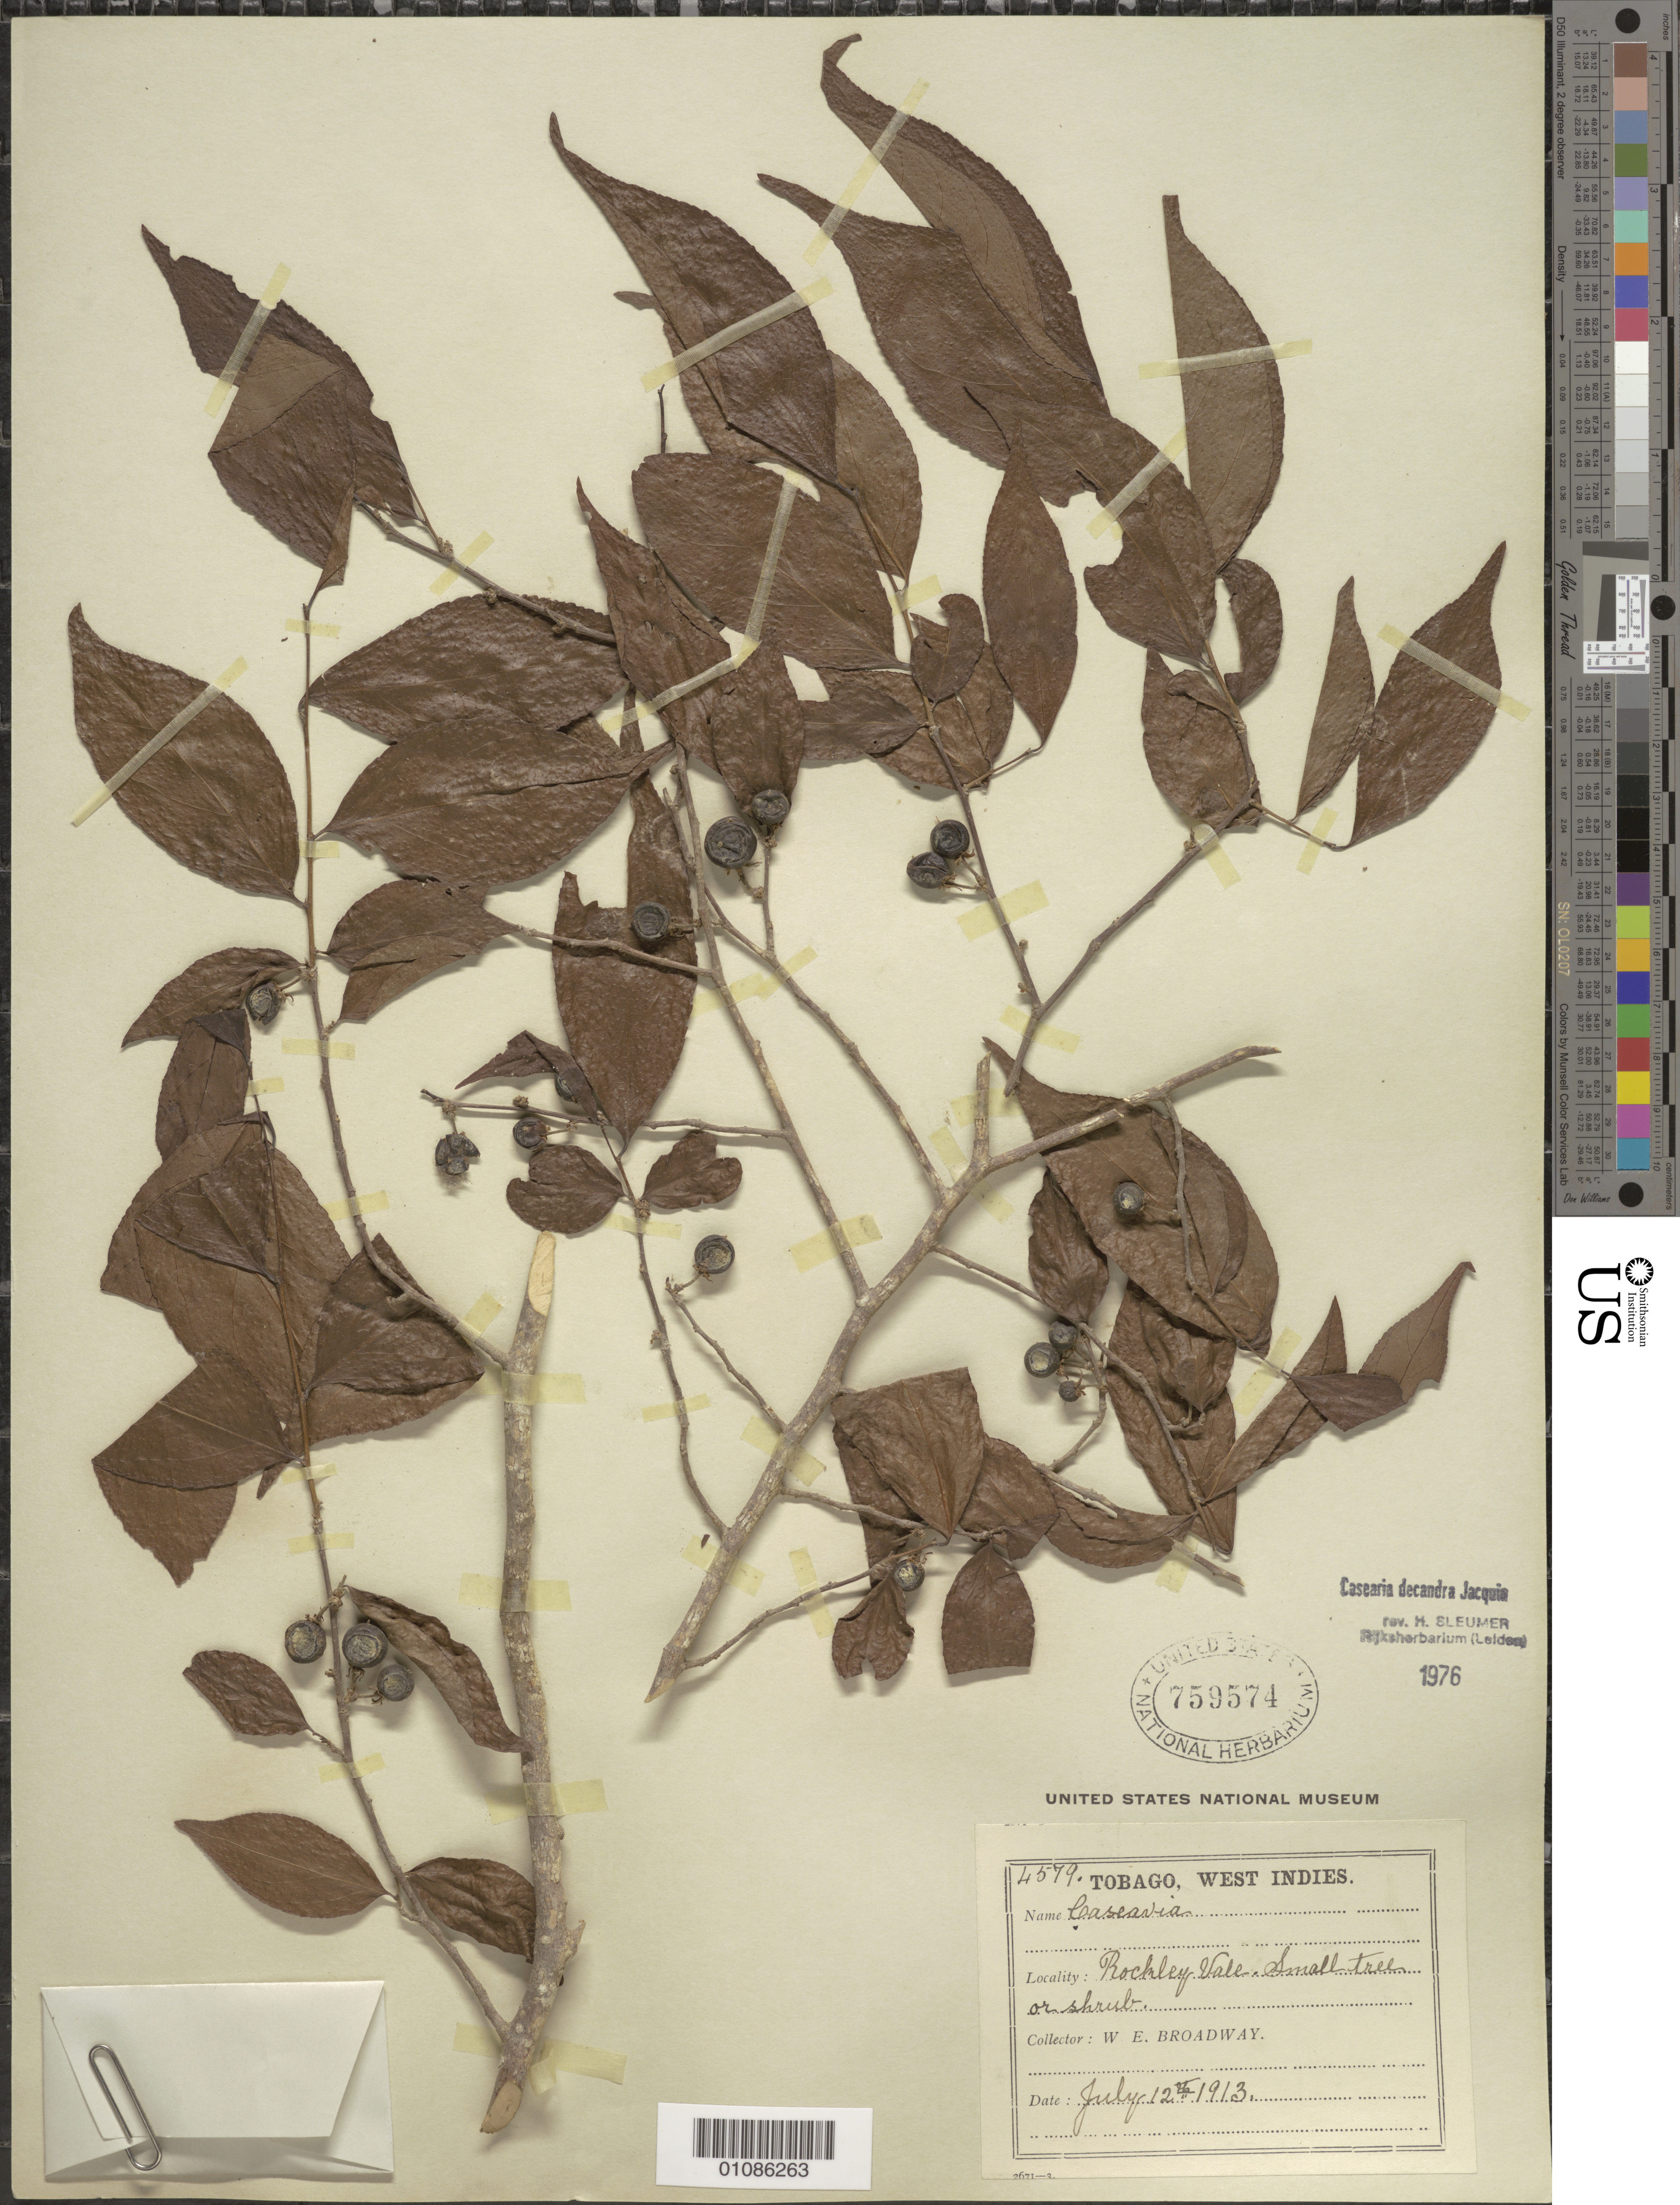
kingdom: Plantae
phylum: Tracheophyta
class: Magnoliopsida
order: Malpighiales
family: Salicaceae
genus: Casearia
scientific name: Casearia decandra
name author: Jacq.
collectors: W. E. Broadway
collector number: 4579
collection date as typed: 12 Jul 1913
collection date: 1913-07-12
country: Trinidad and Tobago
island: Tobago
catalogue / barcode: US 759574